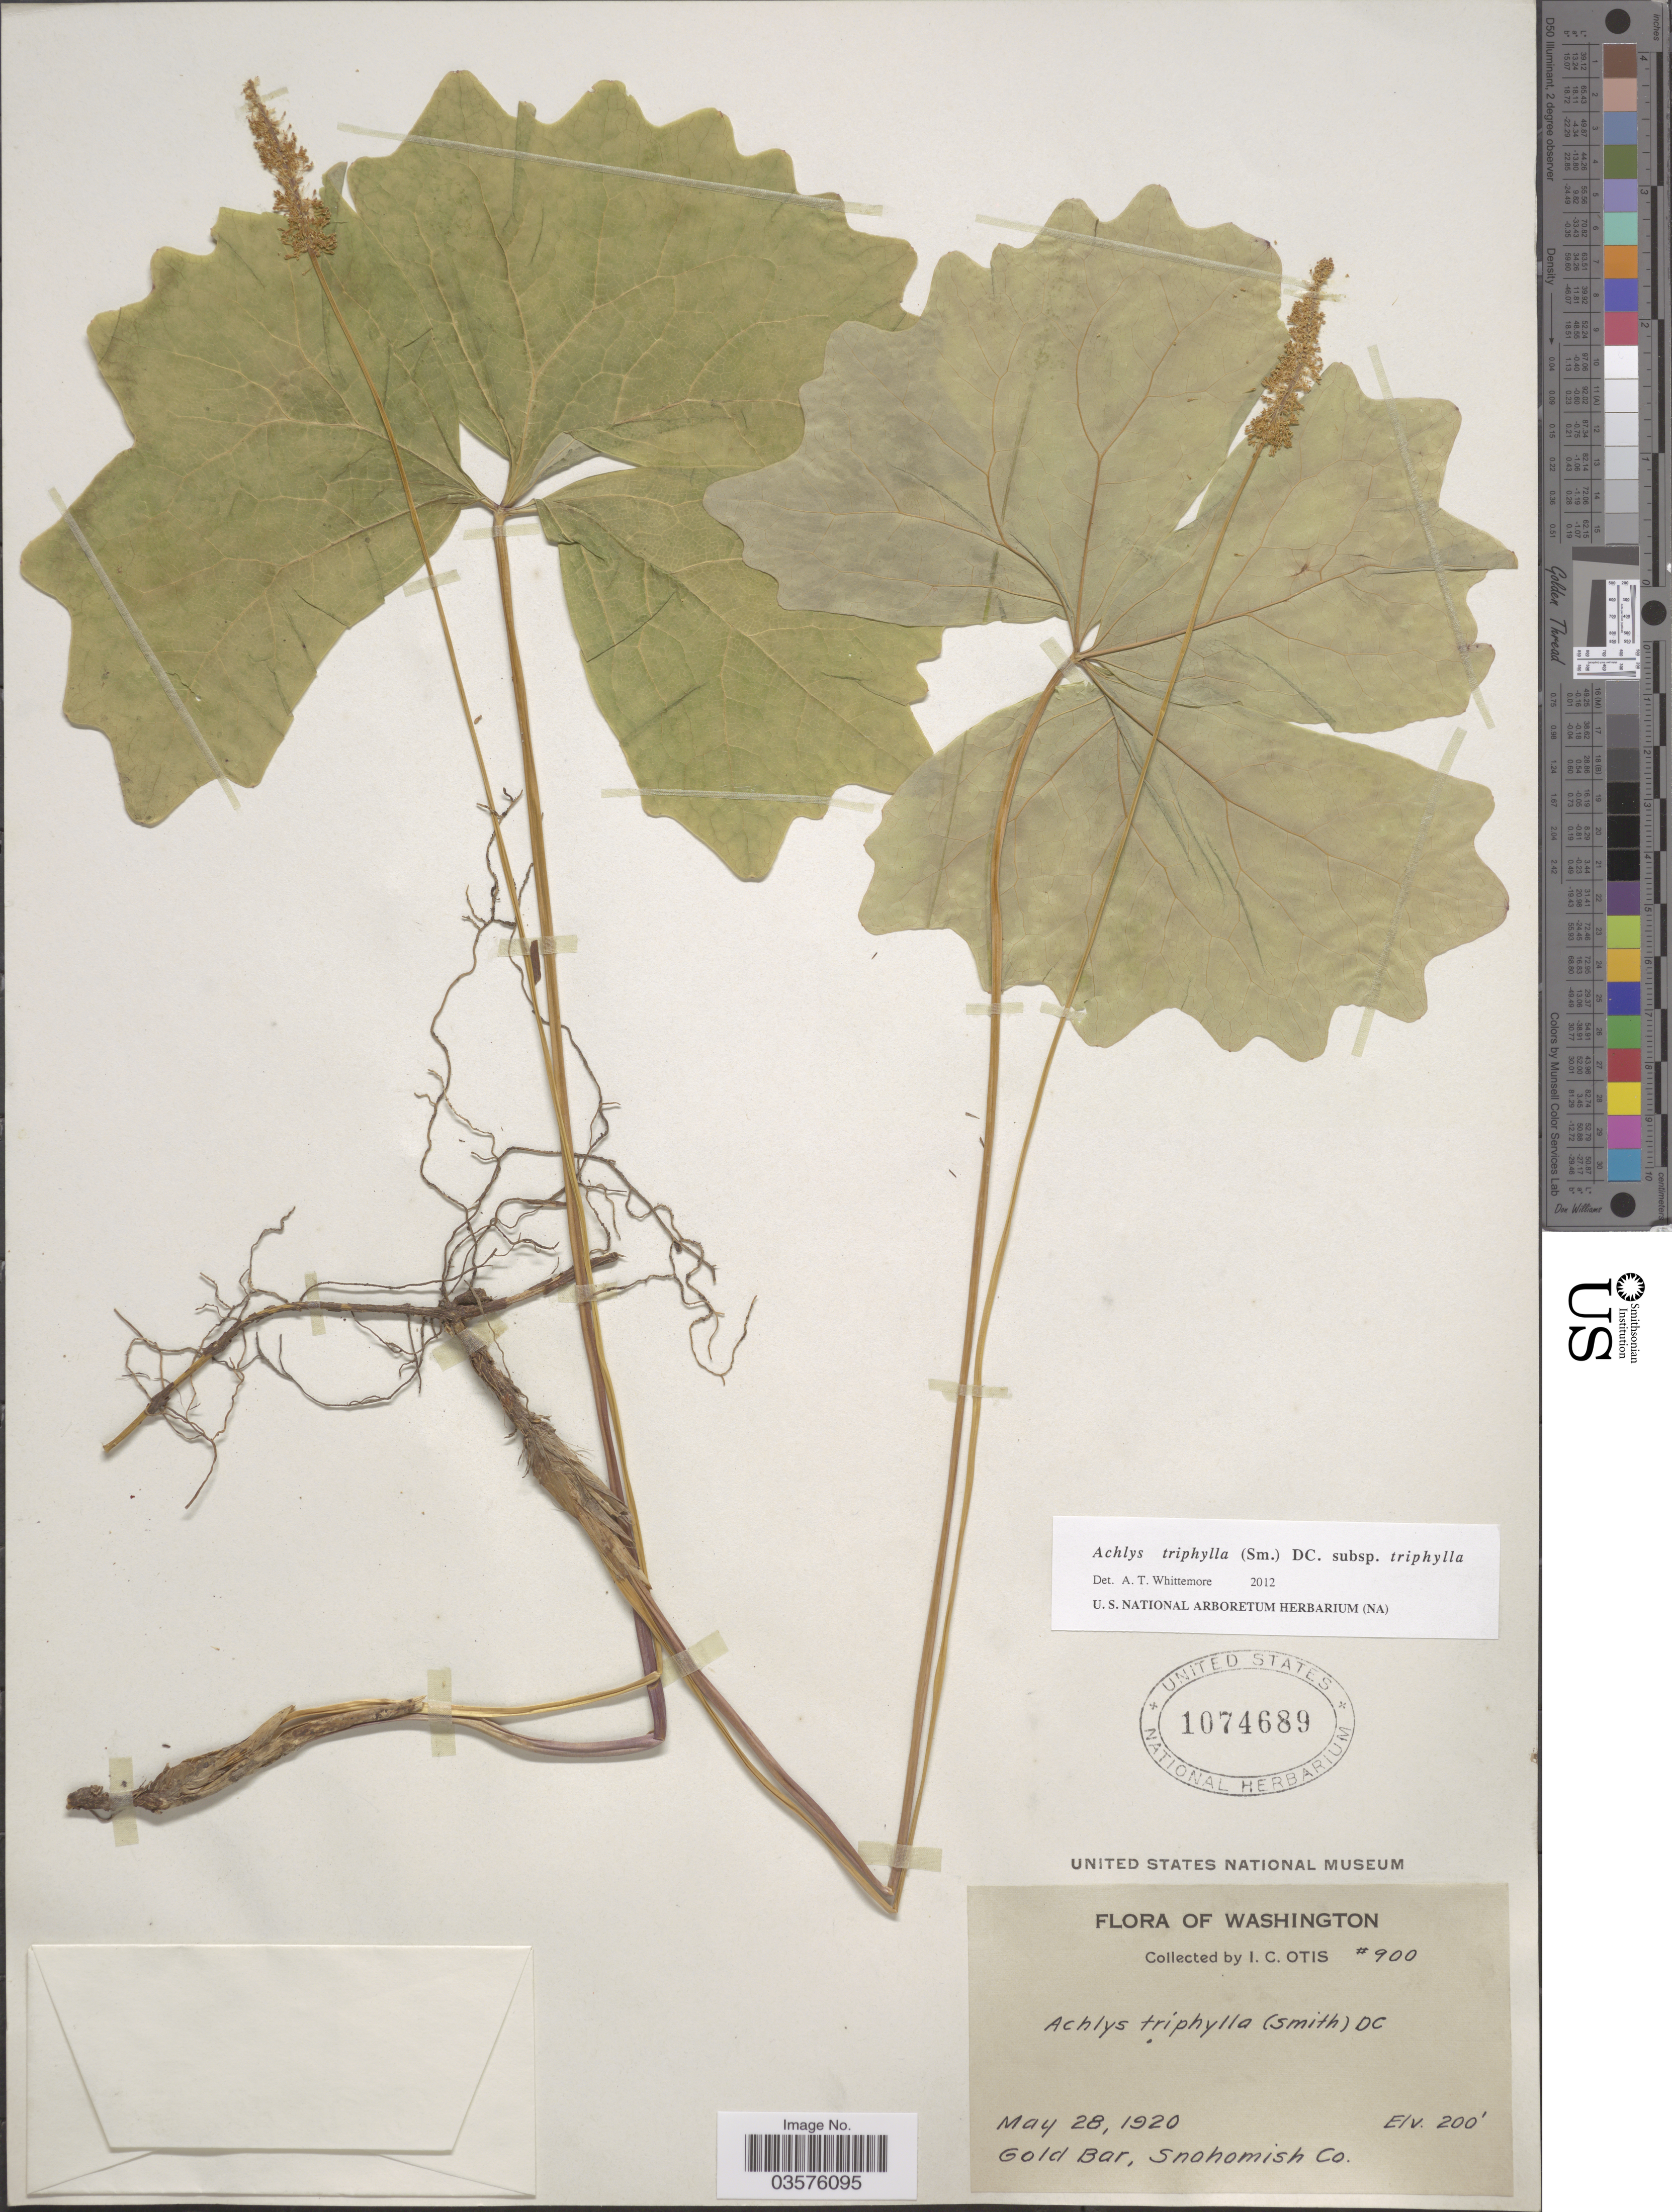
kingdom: Plantae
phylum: Tracheophyta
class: Magnoliopsida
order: Ranunculales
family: Berberidaceae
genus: Achlys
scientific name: Achlys triphylla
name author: (Sm.) DC.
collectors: I. C. Otis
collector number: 900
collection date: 1920-05-28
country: United States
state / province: Washington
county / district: Snohomish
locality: Gold Bar, Snohomish Co.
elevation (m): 61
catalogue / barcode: US 1074689